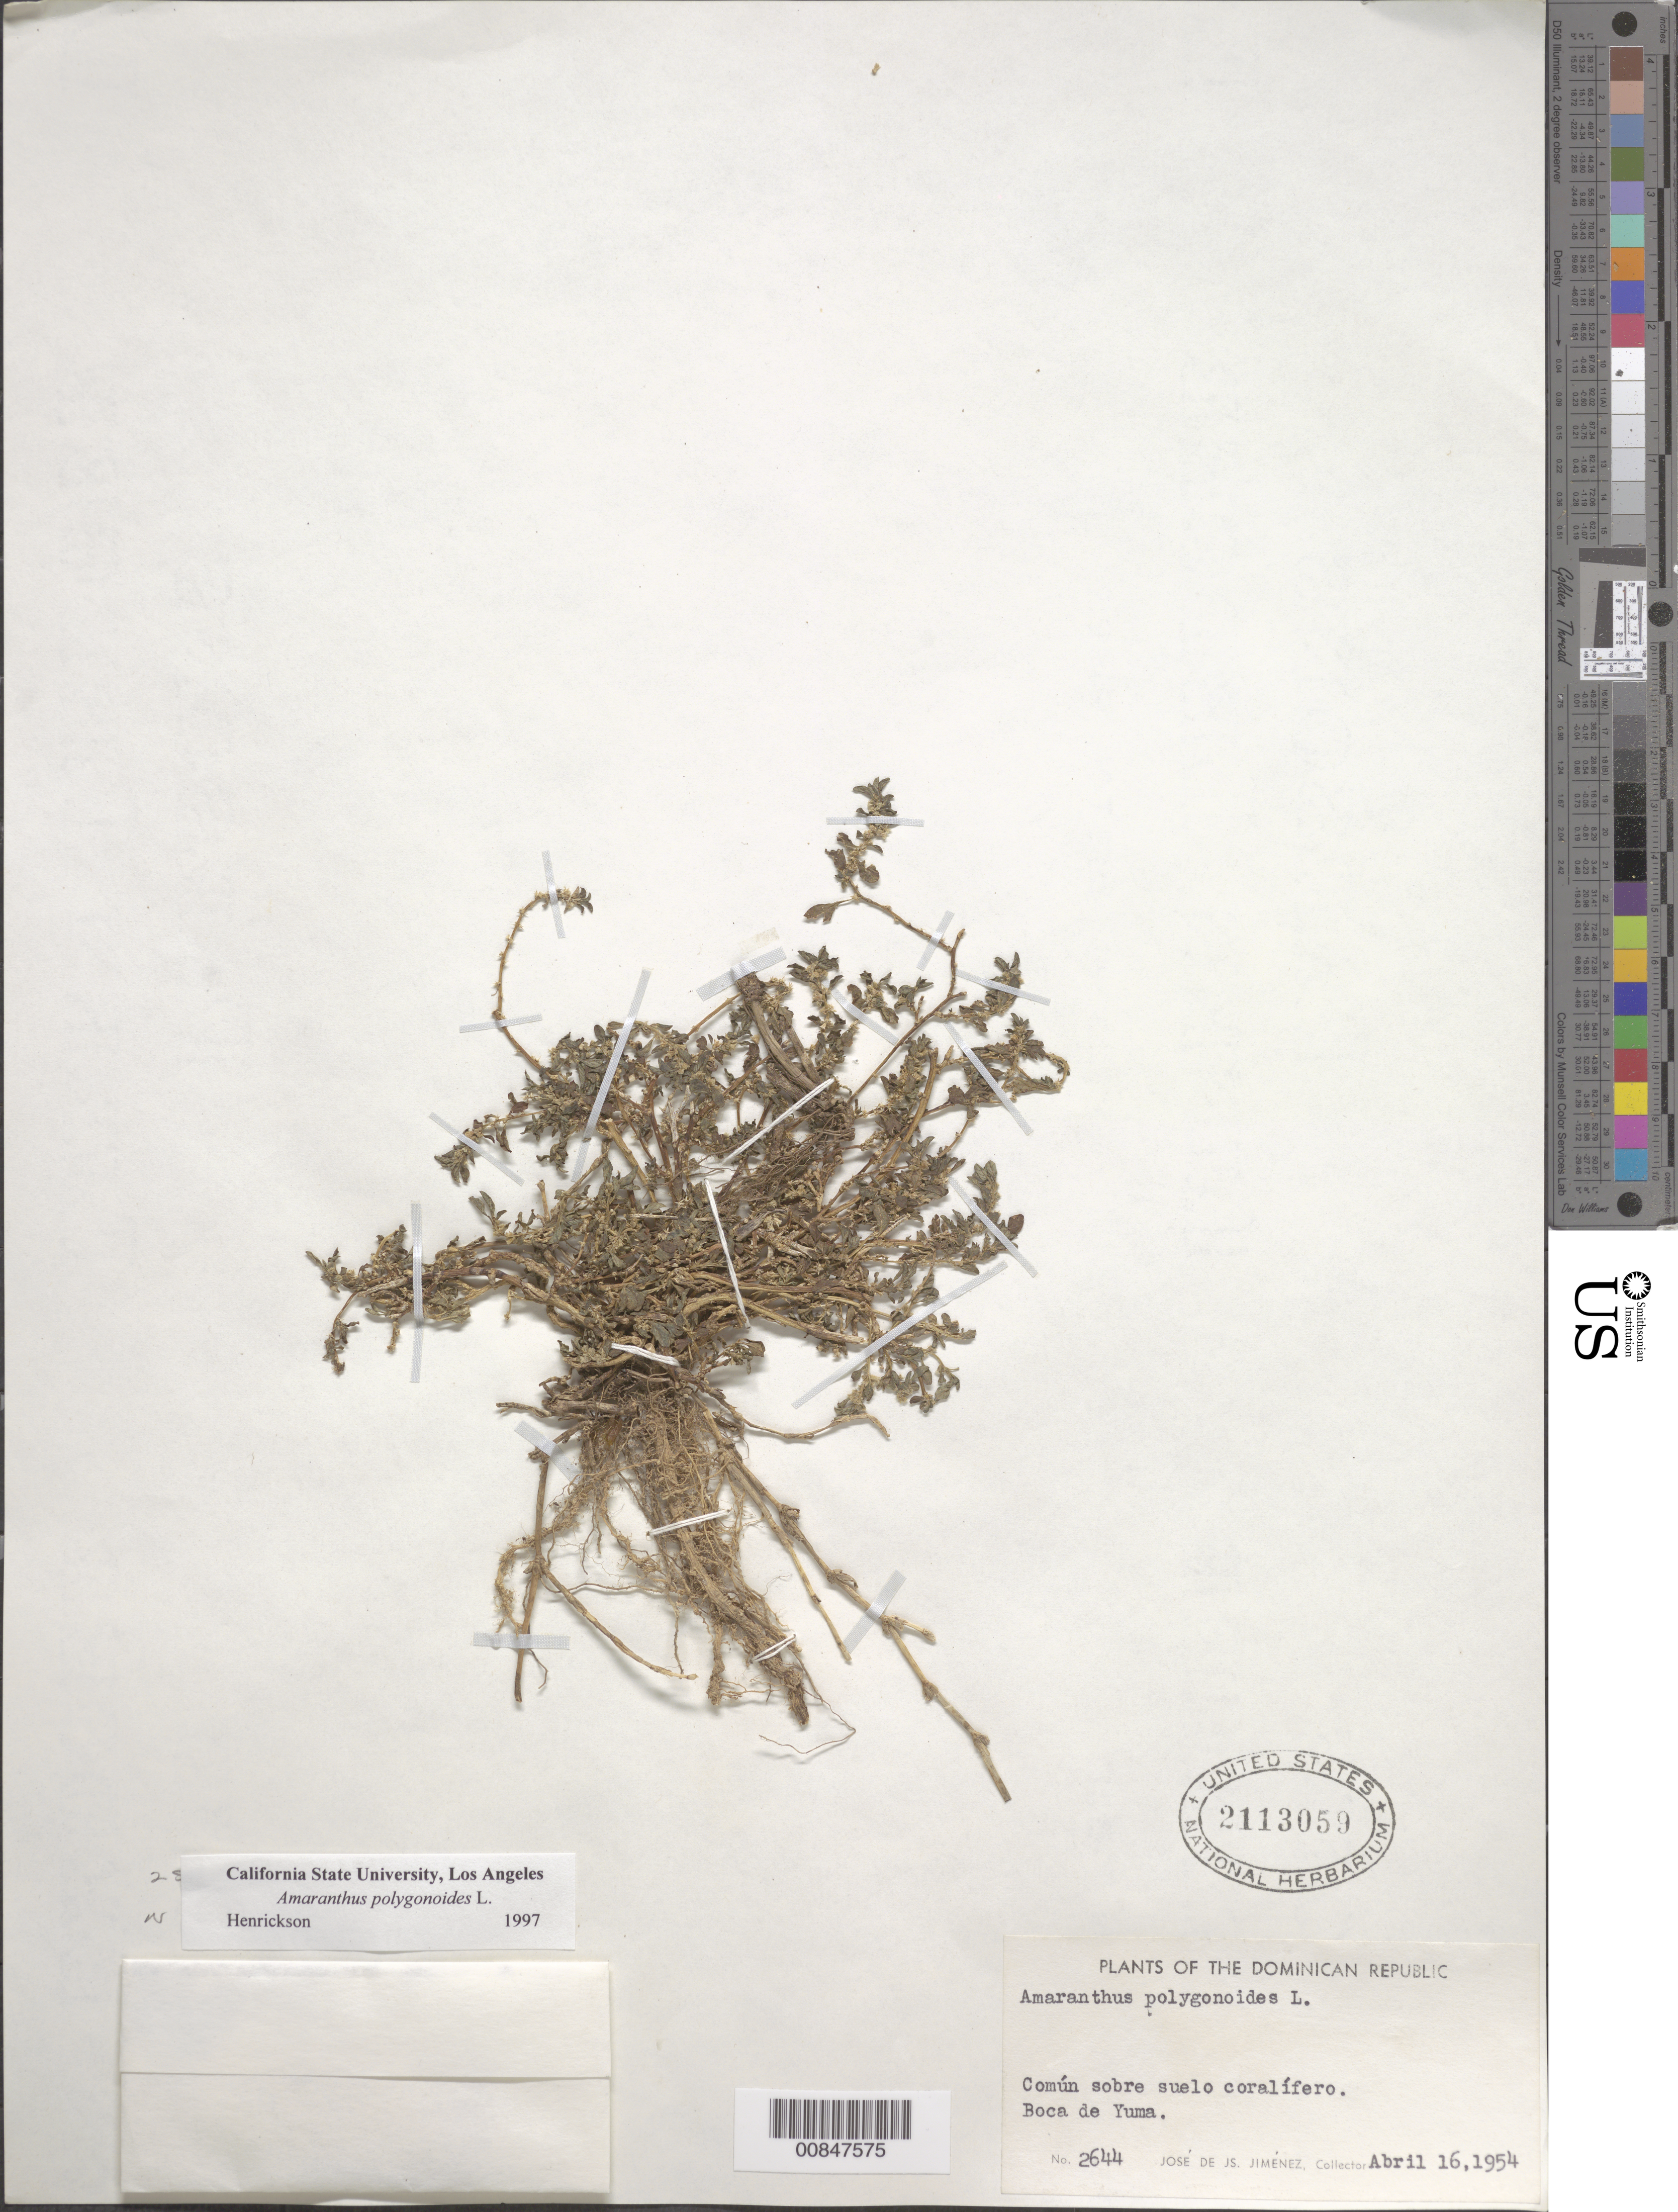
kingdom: Plantae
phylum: Tracheophyta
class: Magnoliopsida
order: Caryophyllales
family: Amaranthaceae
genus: Amaranthus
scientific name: Amaranthus polygonoides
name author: L.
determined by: Henrickson, --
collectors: J. J. Jiménez Almonte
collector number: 2644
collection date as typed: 16 Apr 1954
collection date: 1954-04-16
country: Dominican Republic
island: Hispaniola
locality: Boca de Yuma.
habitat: Común sobre suelo coralífero.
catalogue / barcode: US 2113059